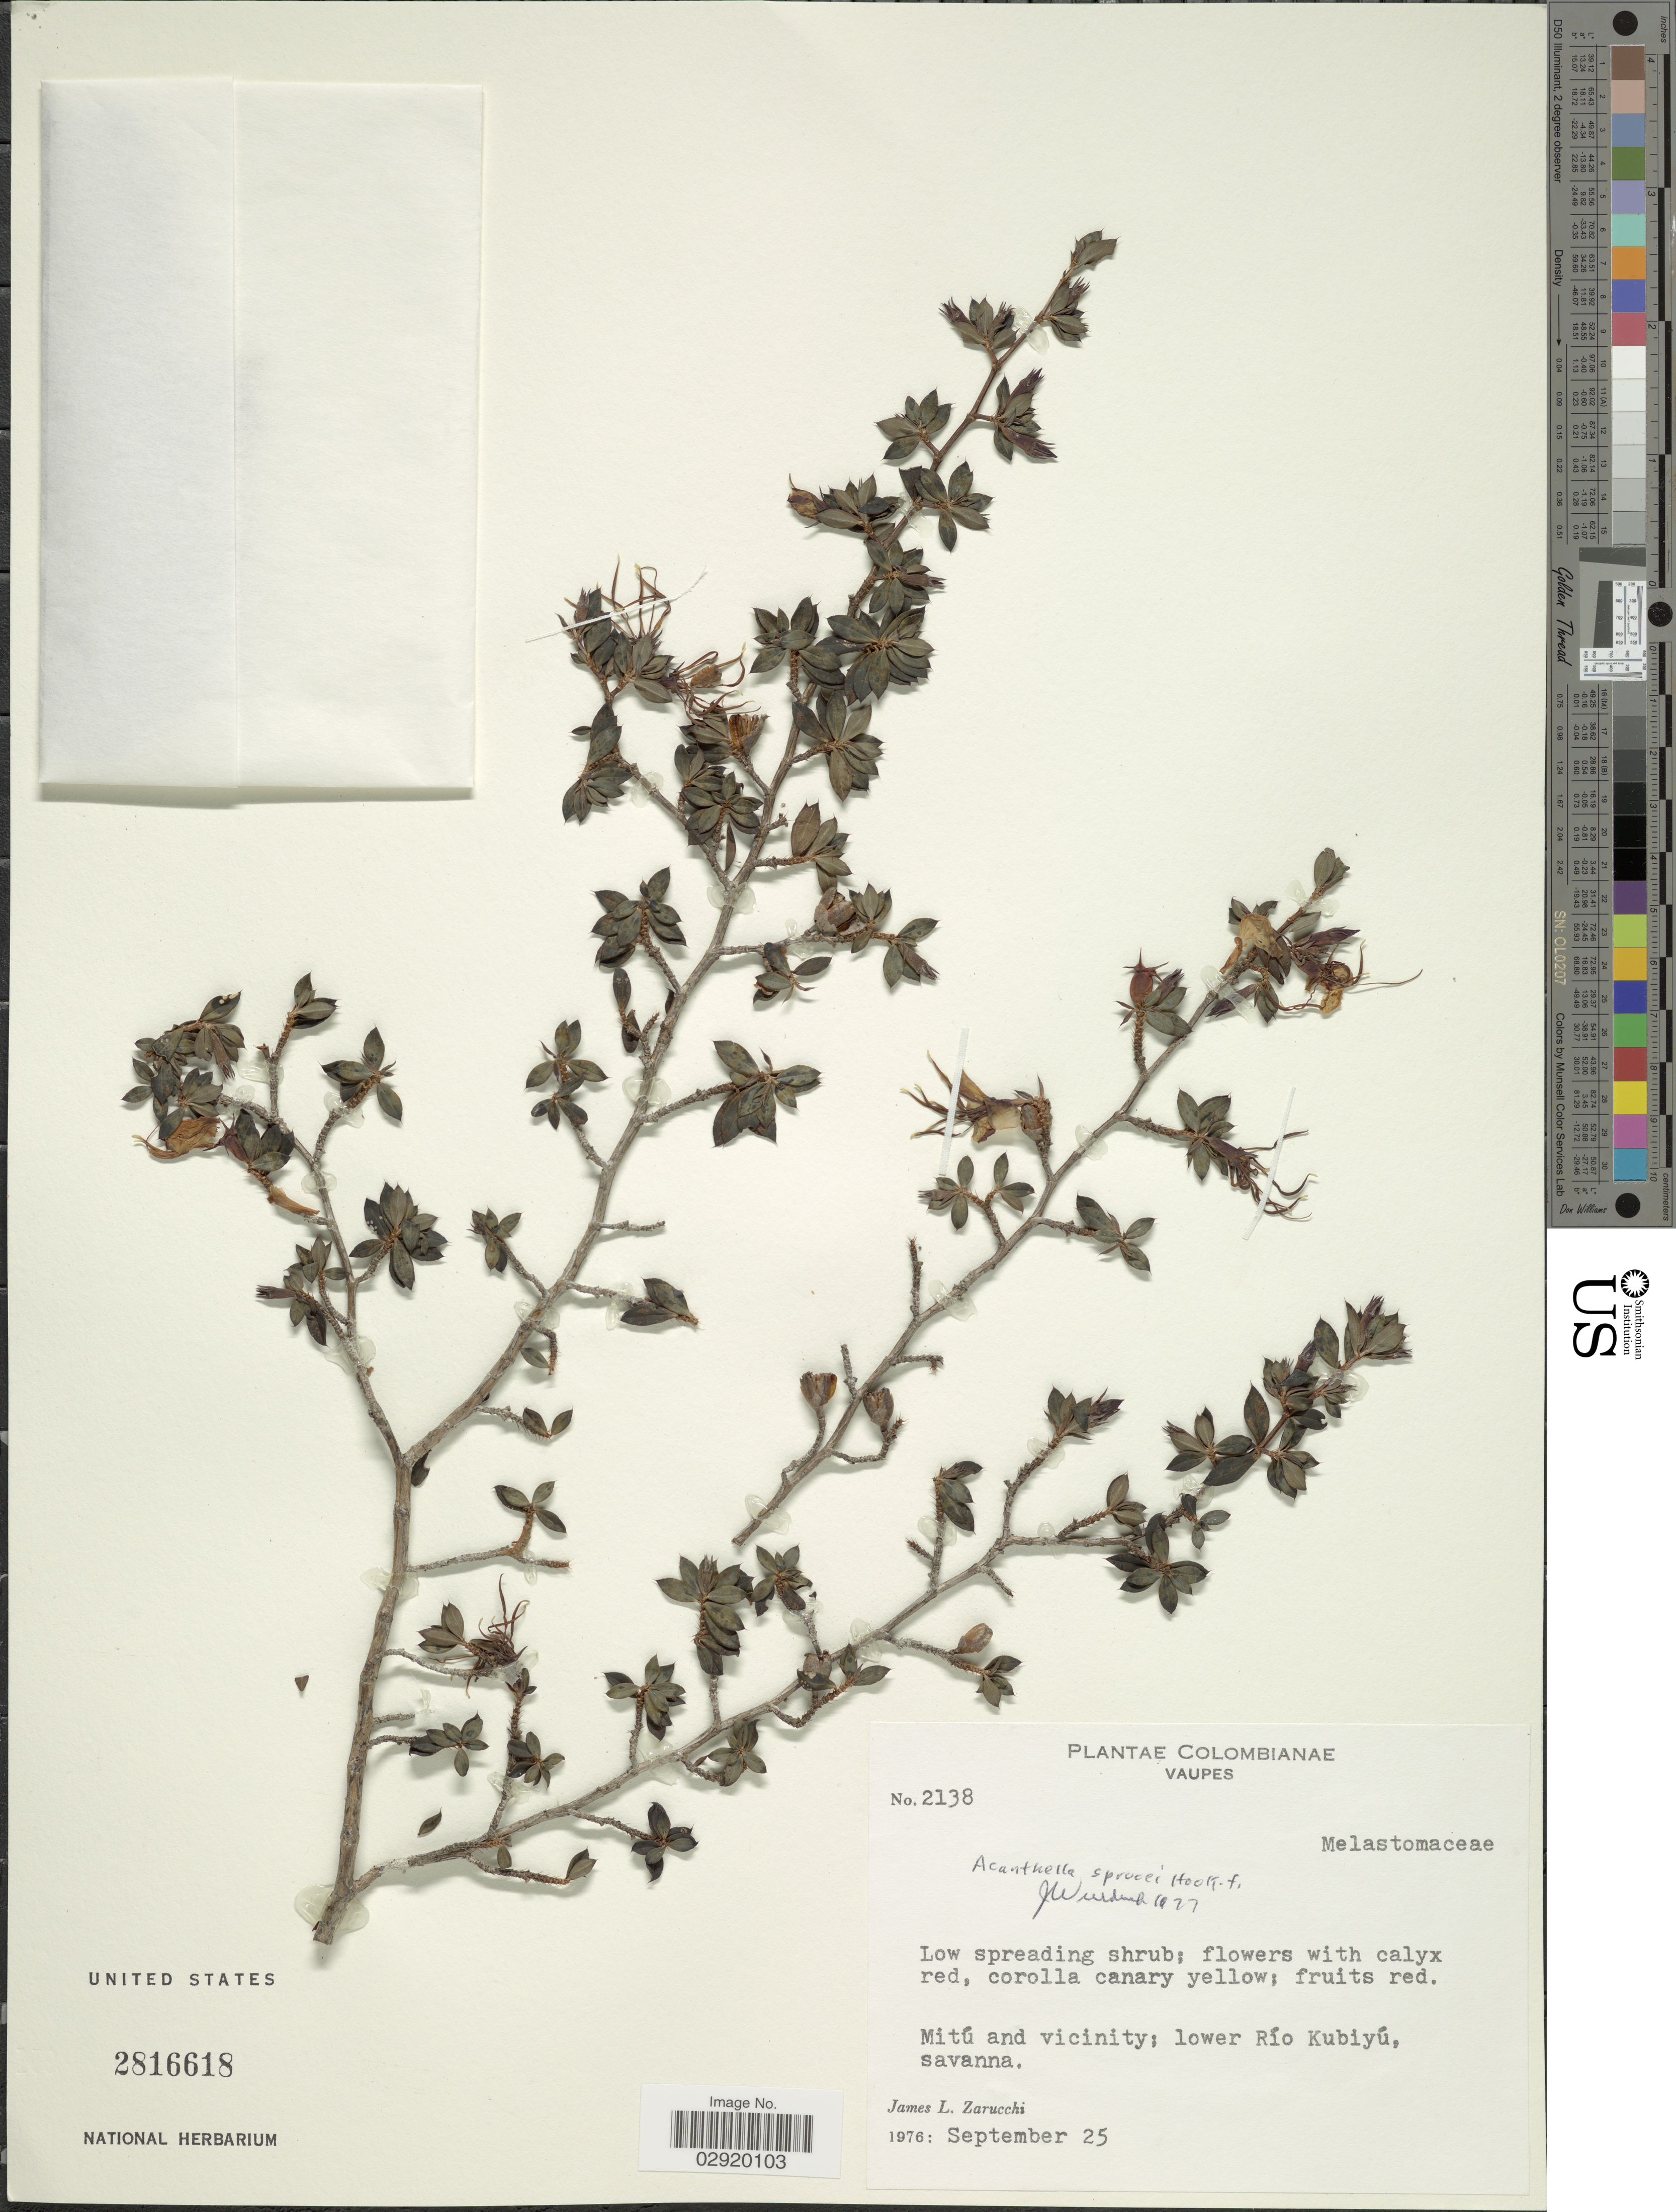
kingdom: Plantae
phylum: Tracheophyta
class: Magnoliopsida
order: Myrtales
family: Melastomataceae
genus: Acanthella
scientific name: Acanthella sprucei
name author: Benth. & Hook. f.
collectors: J. L. Zarucchi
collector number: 25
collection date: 1976-09-25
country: Colombia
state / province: Vaupés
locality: Mitú and vicinity; lower Río Kubiyú.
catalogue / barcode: US 2816618